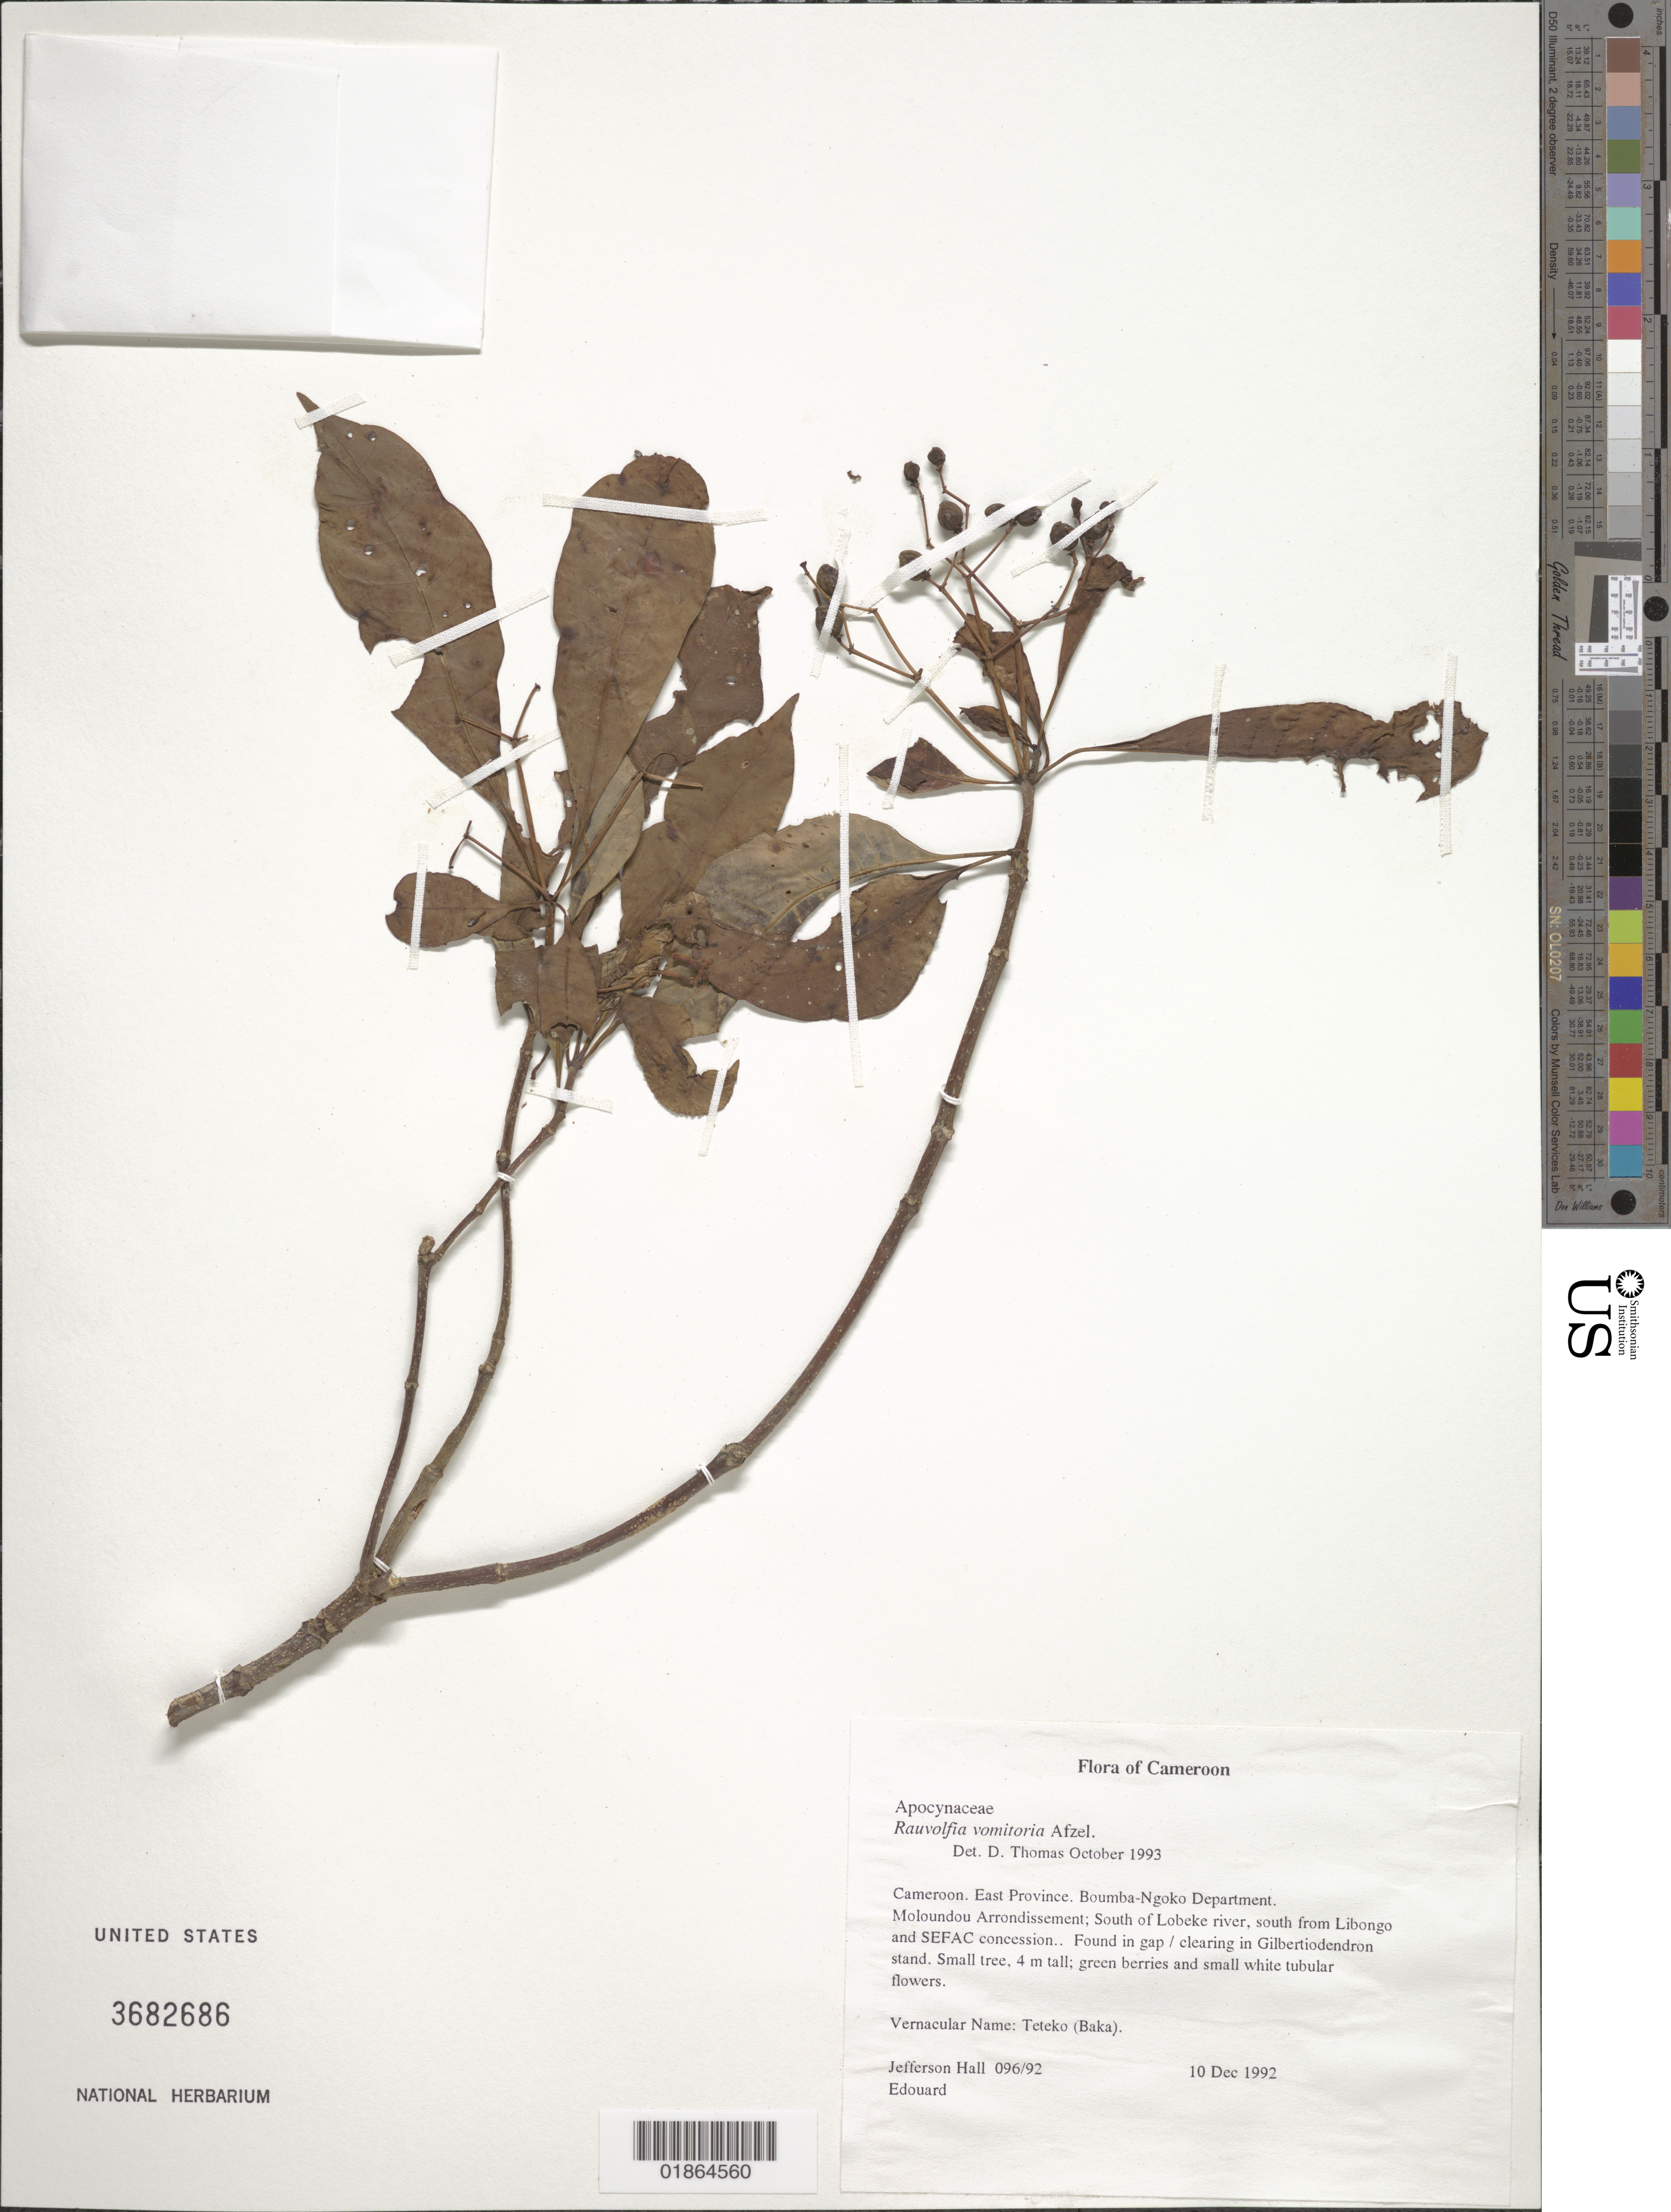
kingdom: Plantae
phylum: Tracheophyta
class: Magnoliopsida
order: Gentianales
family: Apocynaceae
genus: Rauvolfia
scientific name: Rauvolfia vomitoria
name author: Afzel.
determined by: Thomas, D.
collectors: J. Hall & -. Edouard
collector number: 096/92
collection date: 1992-12-10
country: Cameroon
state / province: Est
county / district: Boumba-ngoko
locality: Moloundou Arrondissement; South of Lobeke river, south from Libongo and SEFAC concession.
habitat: Found in gap/cleraing in Gilbertiodendron stand.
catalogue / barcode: US 3682686